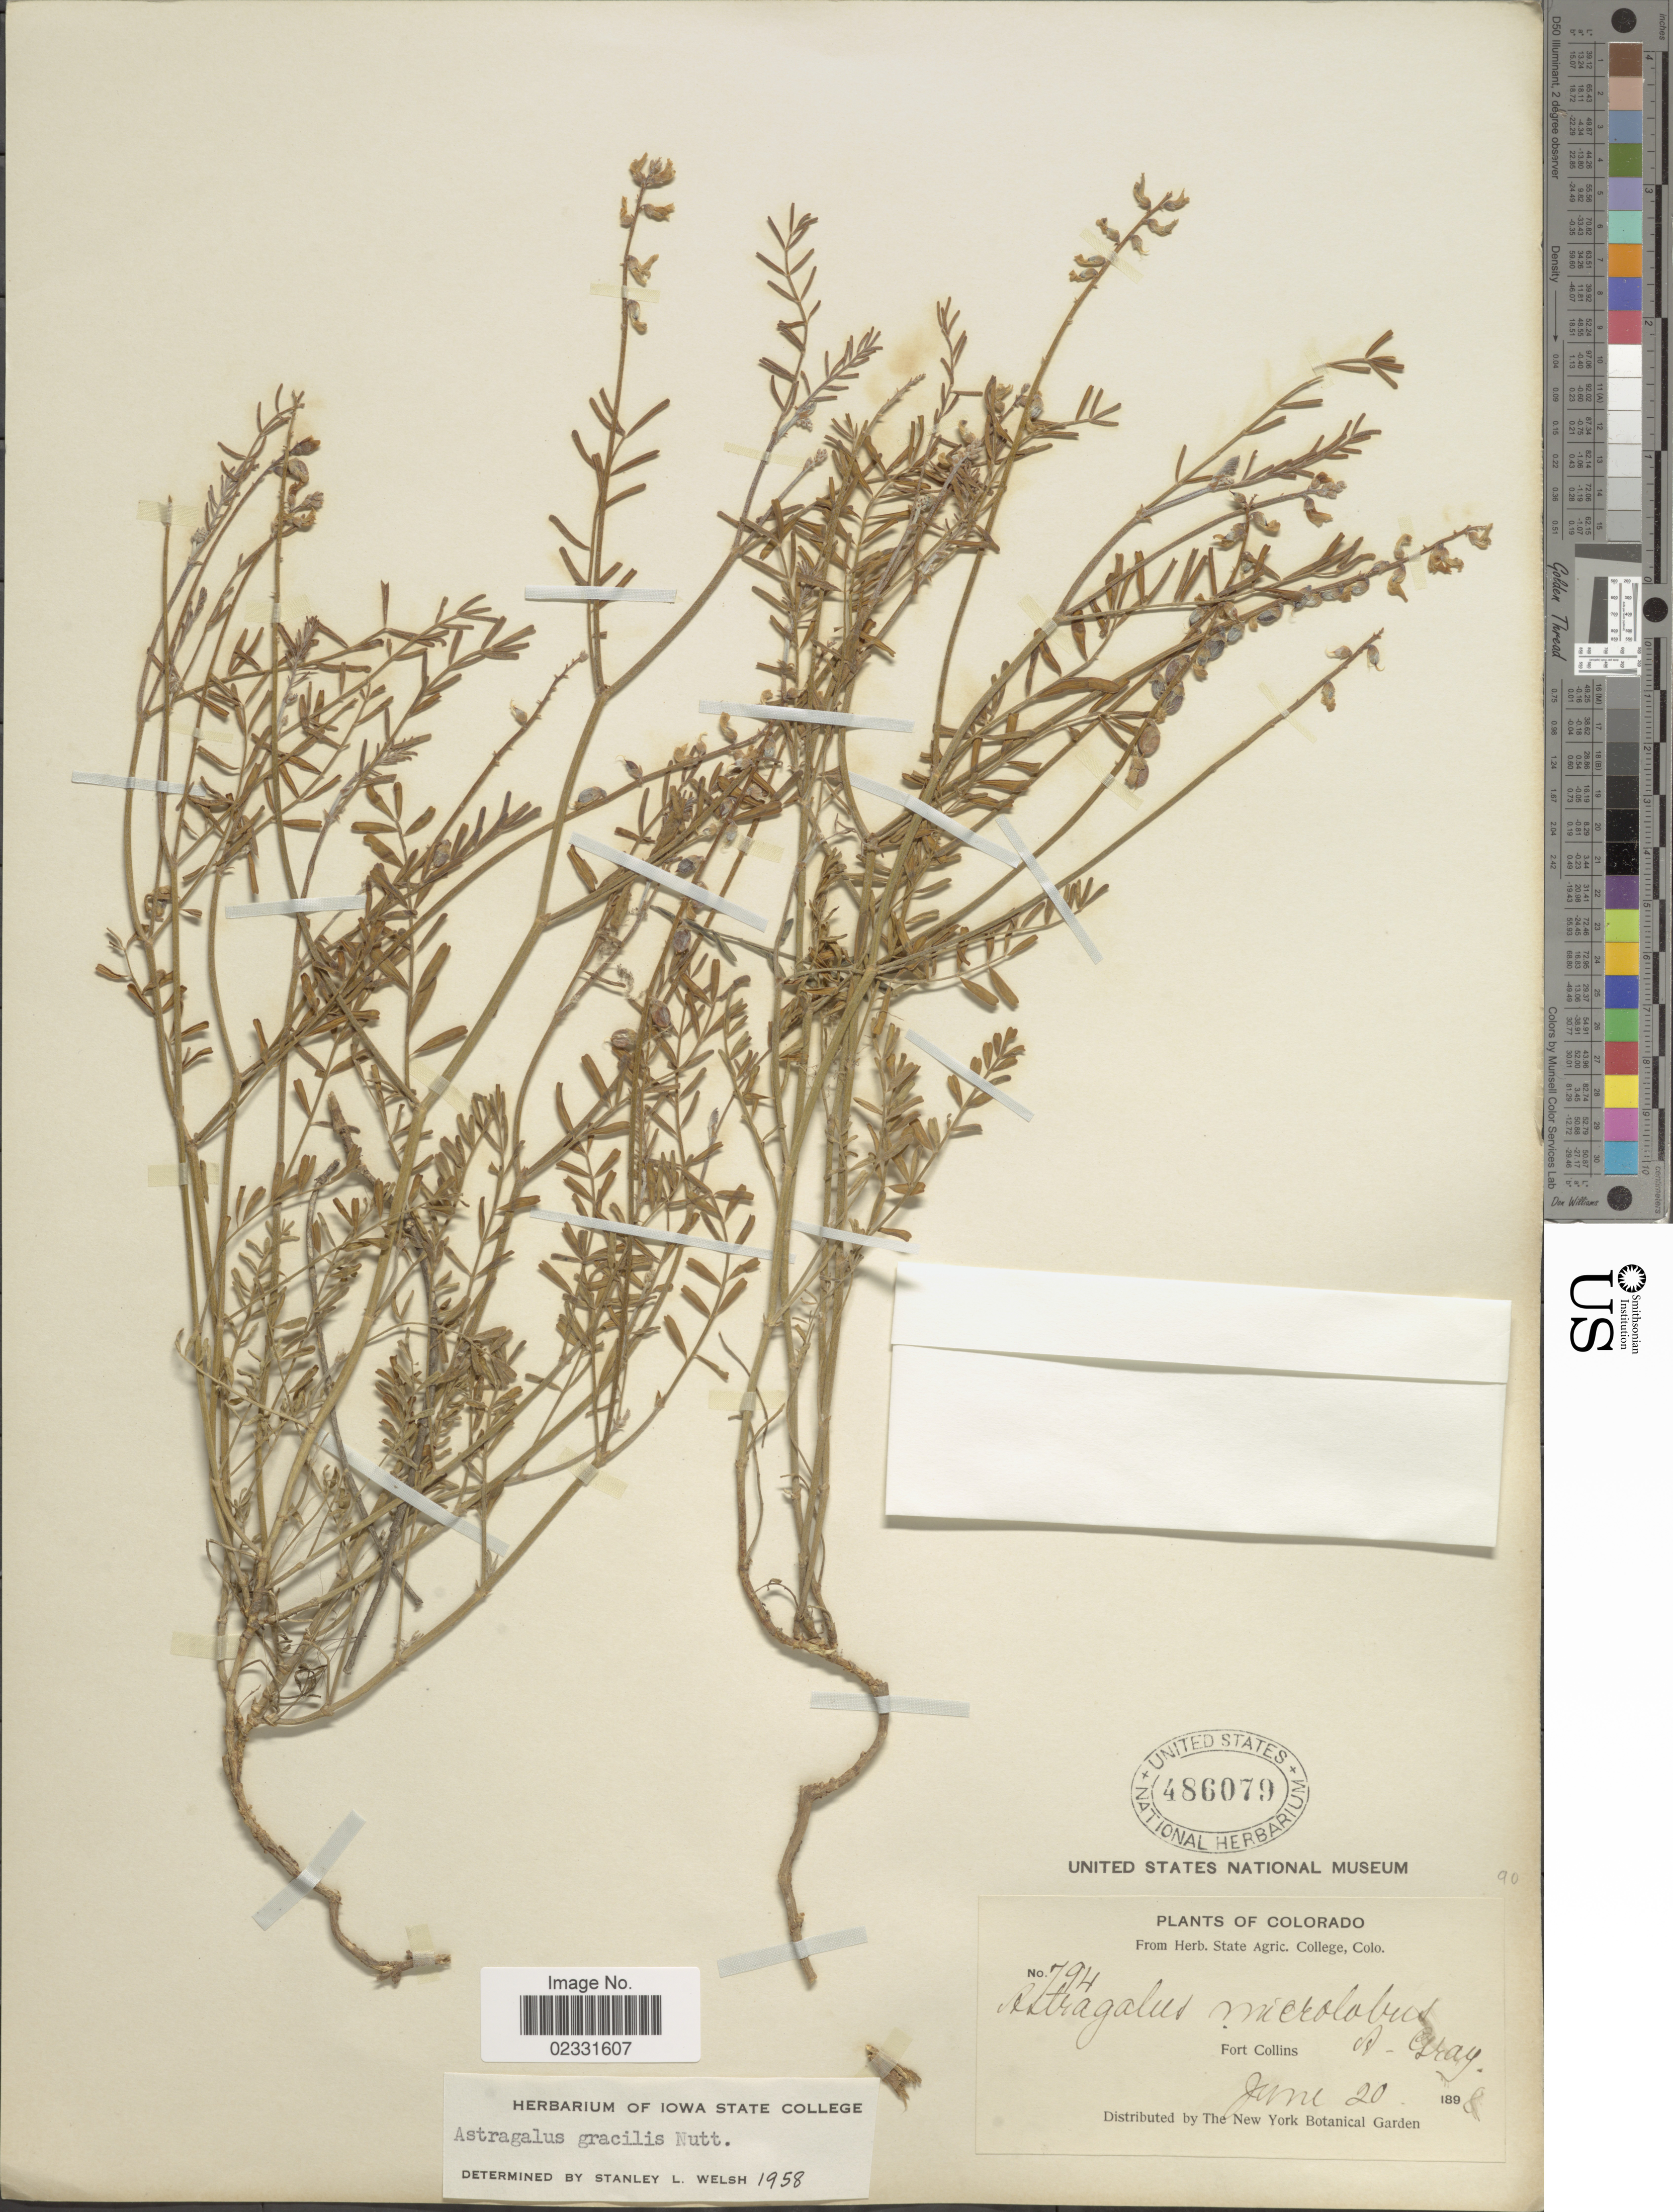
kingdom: Plantae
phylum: Tracheophyta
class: Magnoliopsida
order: Fabales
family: Fabaceae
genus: Astragalus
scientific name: Astragalus gracilis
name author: Nutt.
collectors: ex herb. State Agric. College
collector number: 794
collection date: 1898-06-20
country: United States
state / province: Colorado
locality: Fort Collins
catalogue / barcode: US 486079